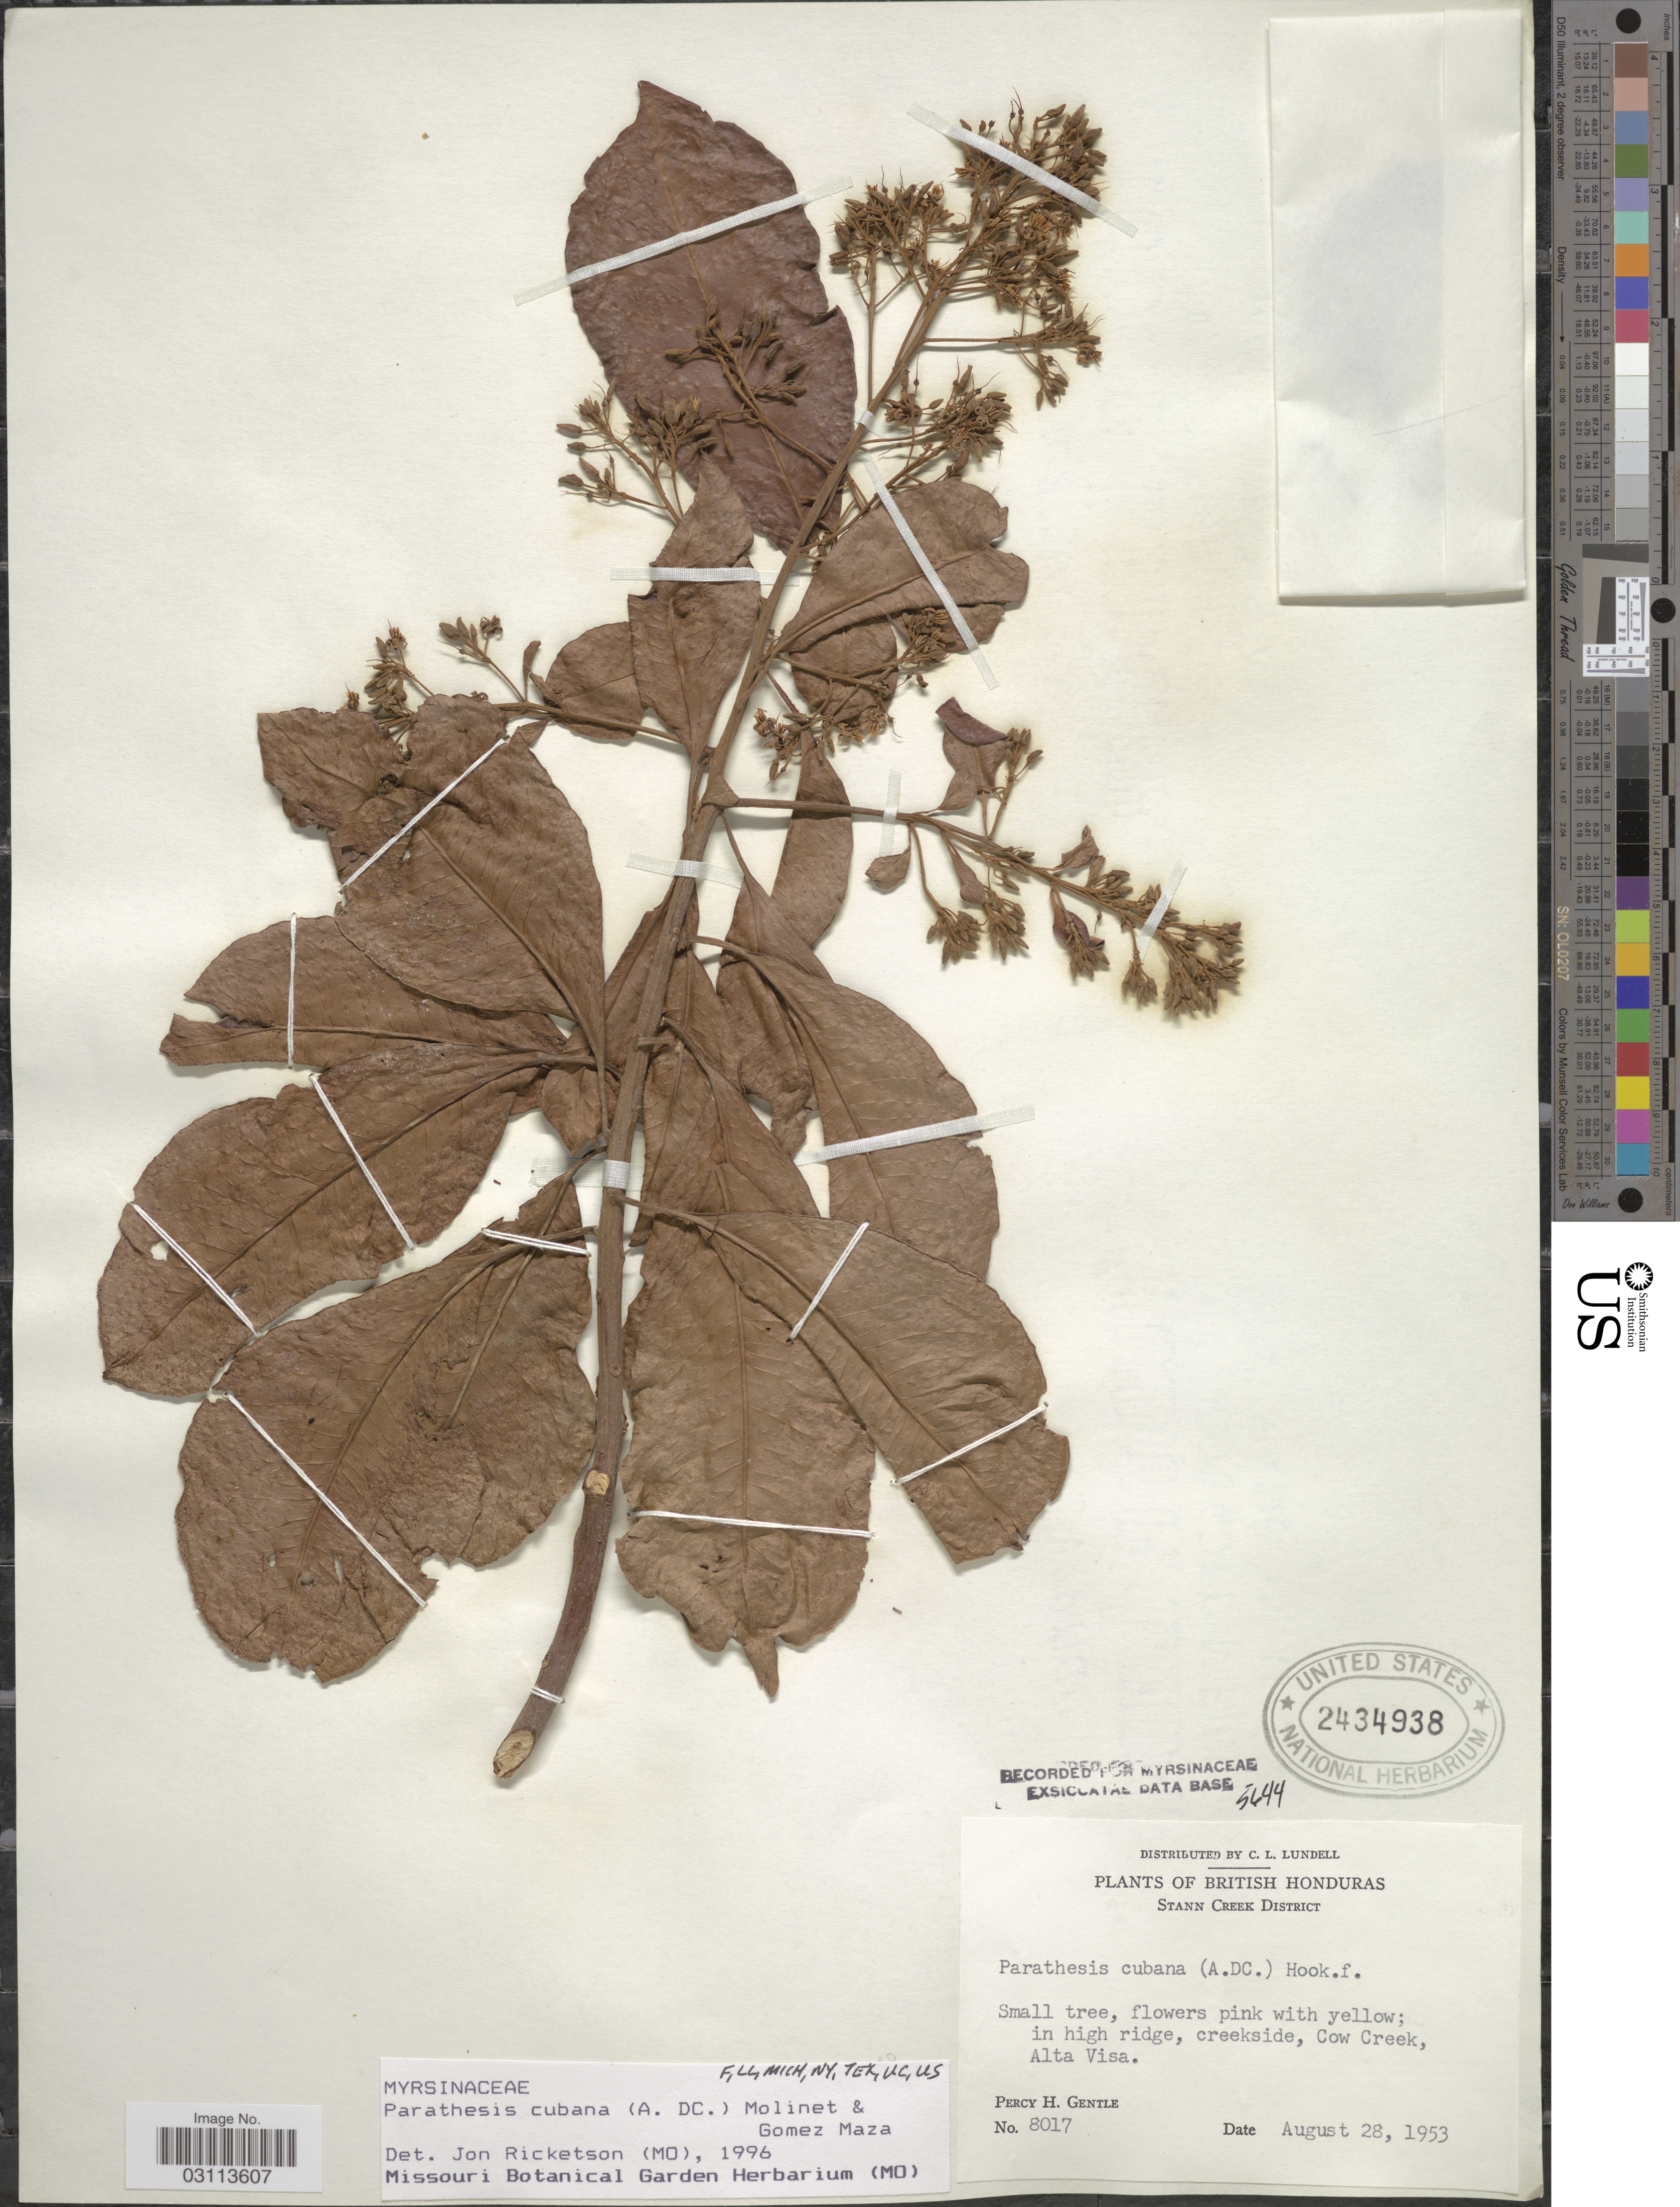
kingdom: Plantae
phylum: Tracheophyta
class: Magnoliopsida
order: Ericales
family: Primulaceae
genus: Parathesis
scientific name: Parathesis cubana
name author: (A. DC.) Molinet & M. Gómez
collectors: P. H. Gentle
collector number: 8017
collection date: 1953-08-28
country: Belize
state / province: Stann Creek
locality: British Honduras, Stann Creek District. Cow Creek, Alta Visa.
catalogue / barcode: US 2434938